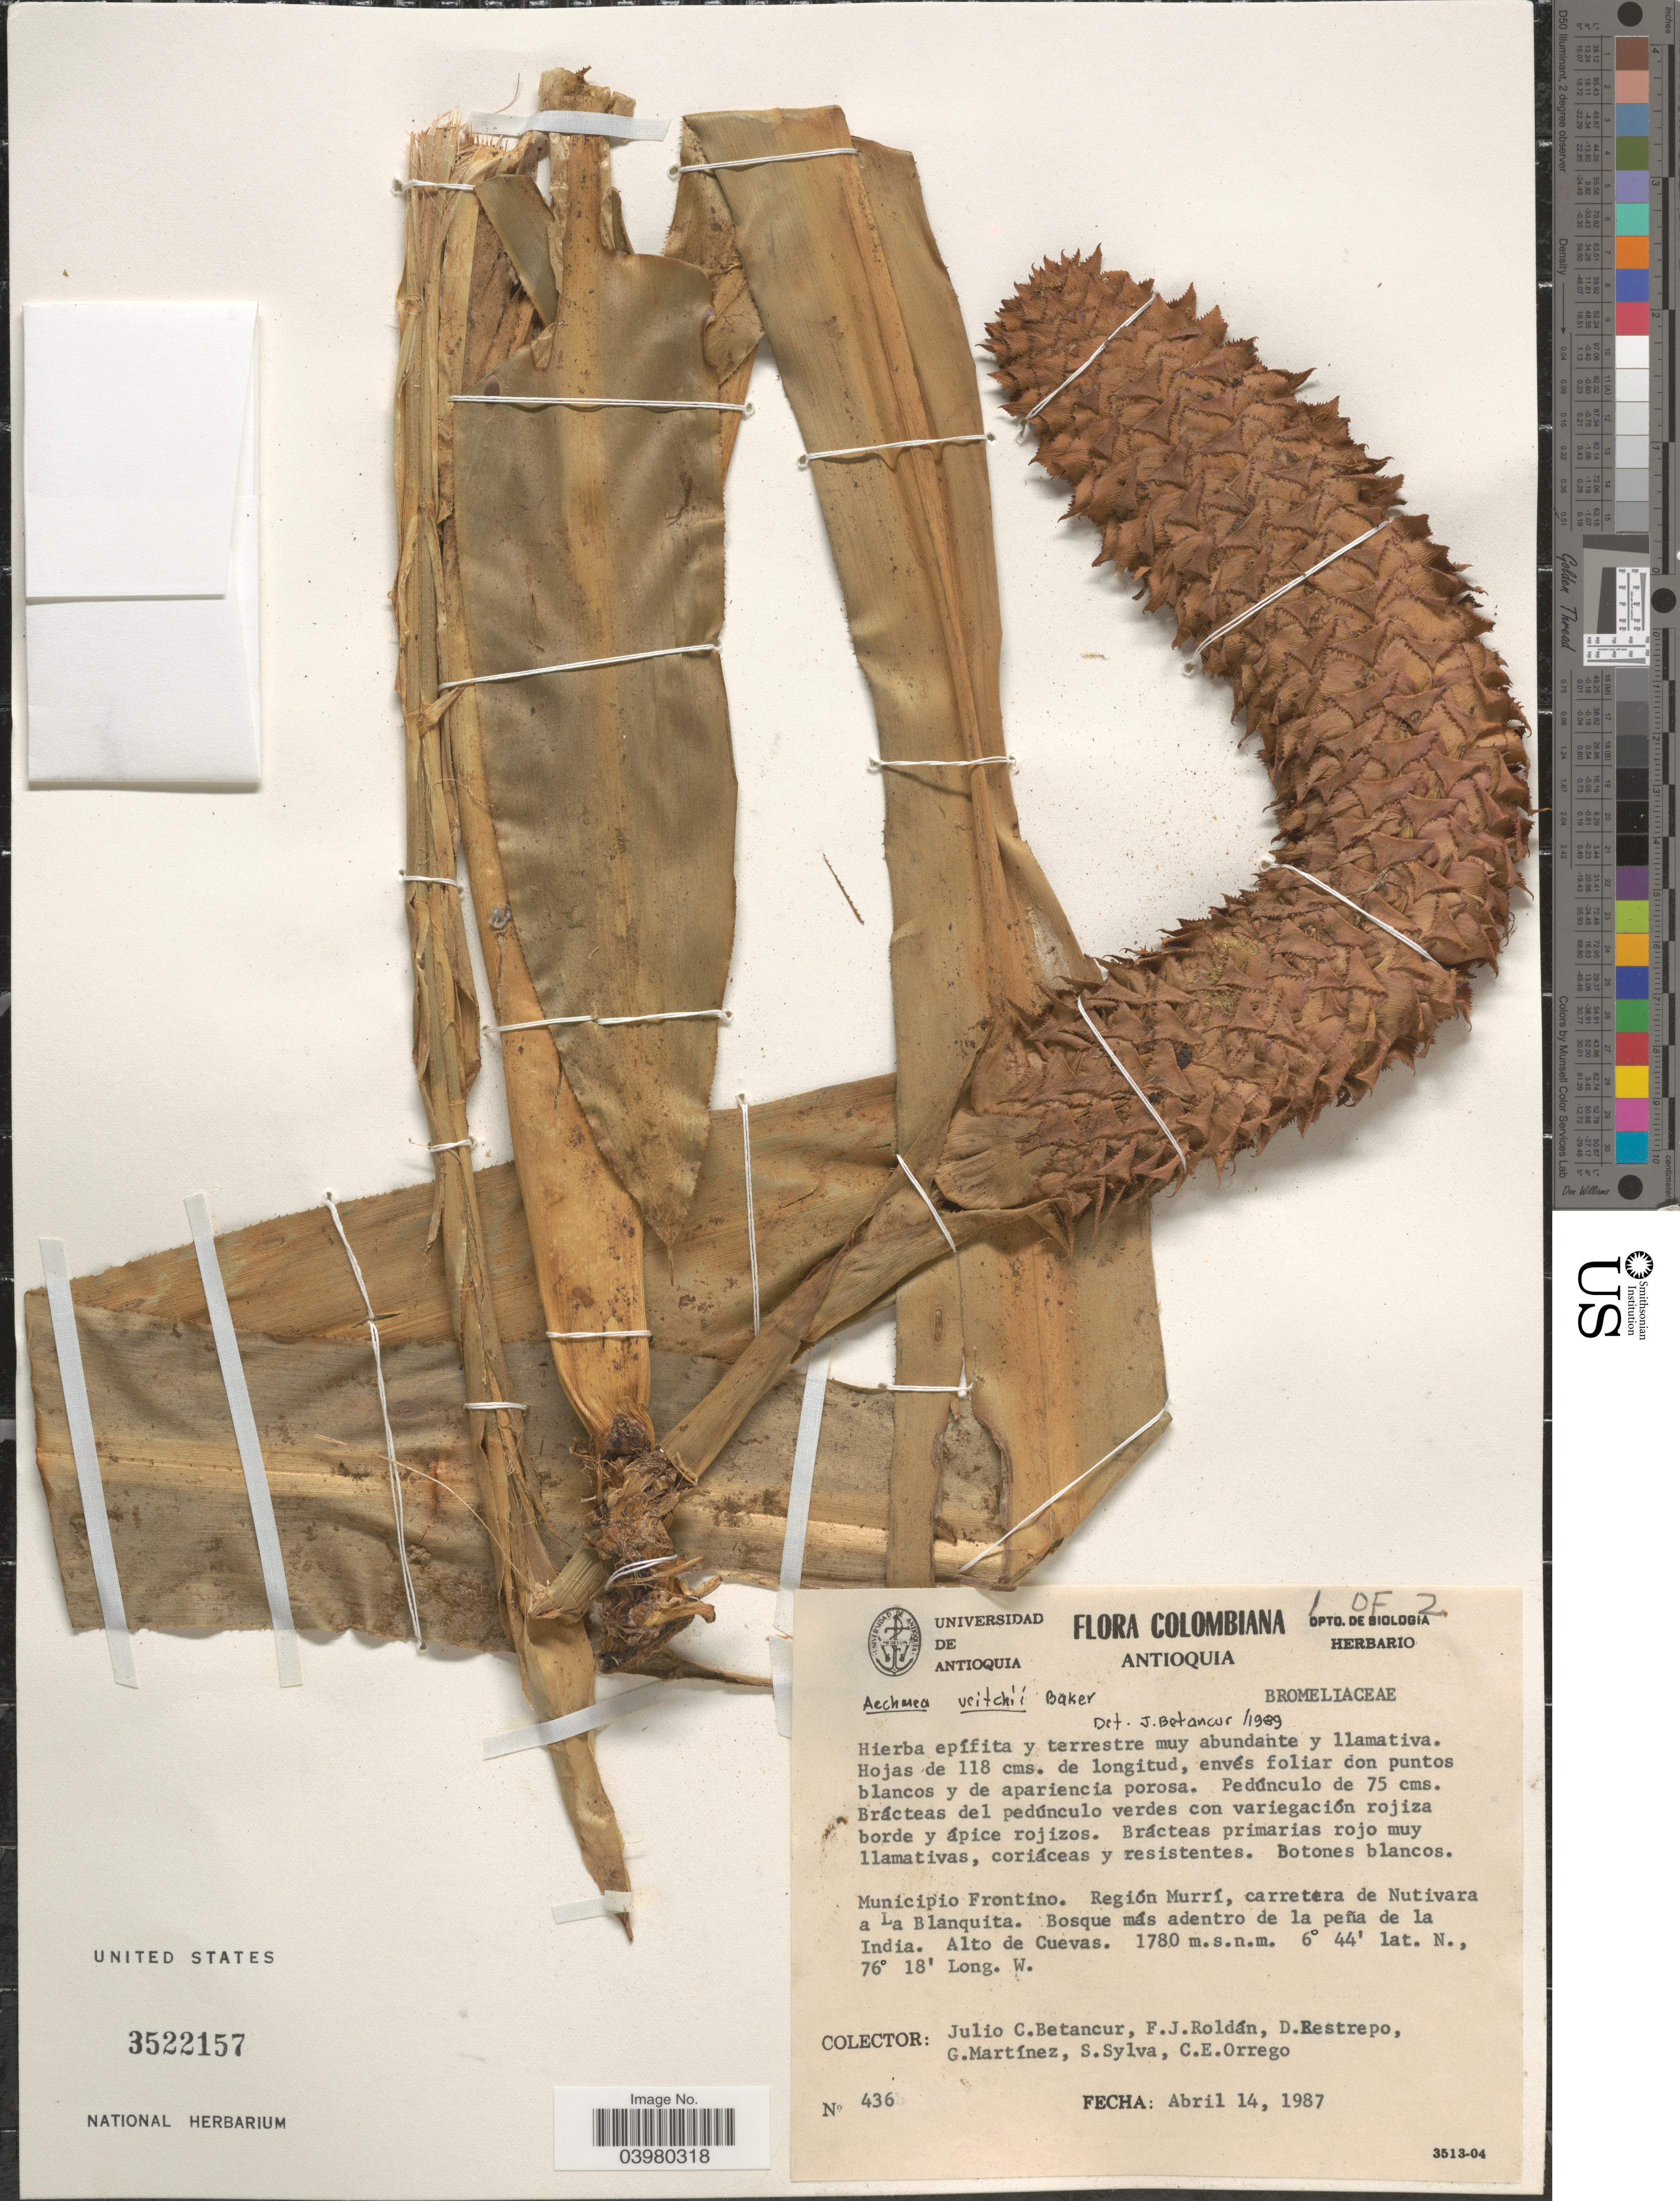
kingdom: Plantae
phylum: Tracheophyta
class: Liliopsida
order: Poales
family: Bromeliaceae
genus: Aechmea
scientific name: Aechmea veitchii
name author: Baker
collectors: J. C. Betancur, F. J. Roldán, D. Restrepo, G. Martínez & et al.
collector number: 436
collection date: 1987-04-14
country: Colombia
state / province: Antioquia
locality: Municipio Frontino. Región Murrí, carretera de Nutivara a La Blanquita. Bosque más adentro de la peña de la India. Alto de Cuevas.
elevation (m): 1780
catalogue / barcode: US 3522157